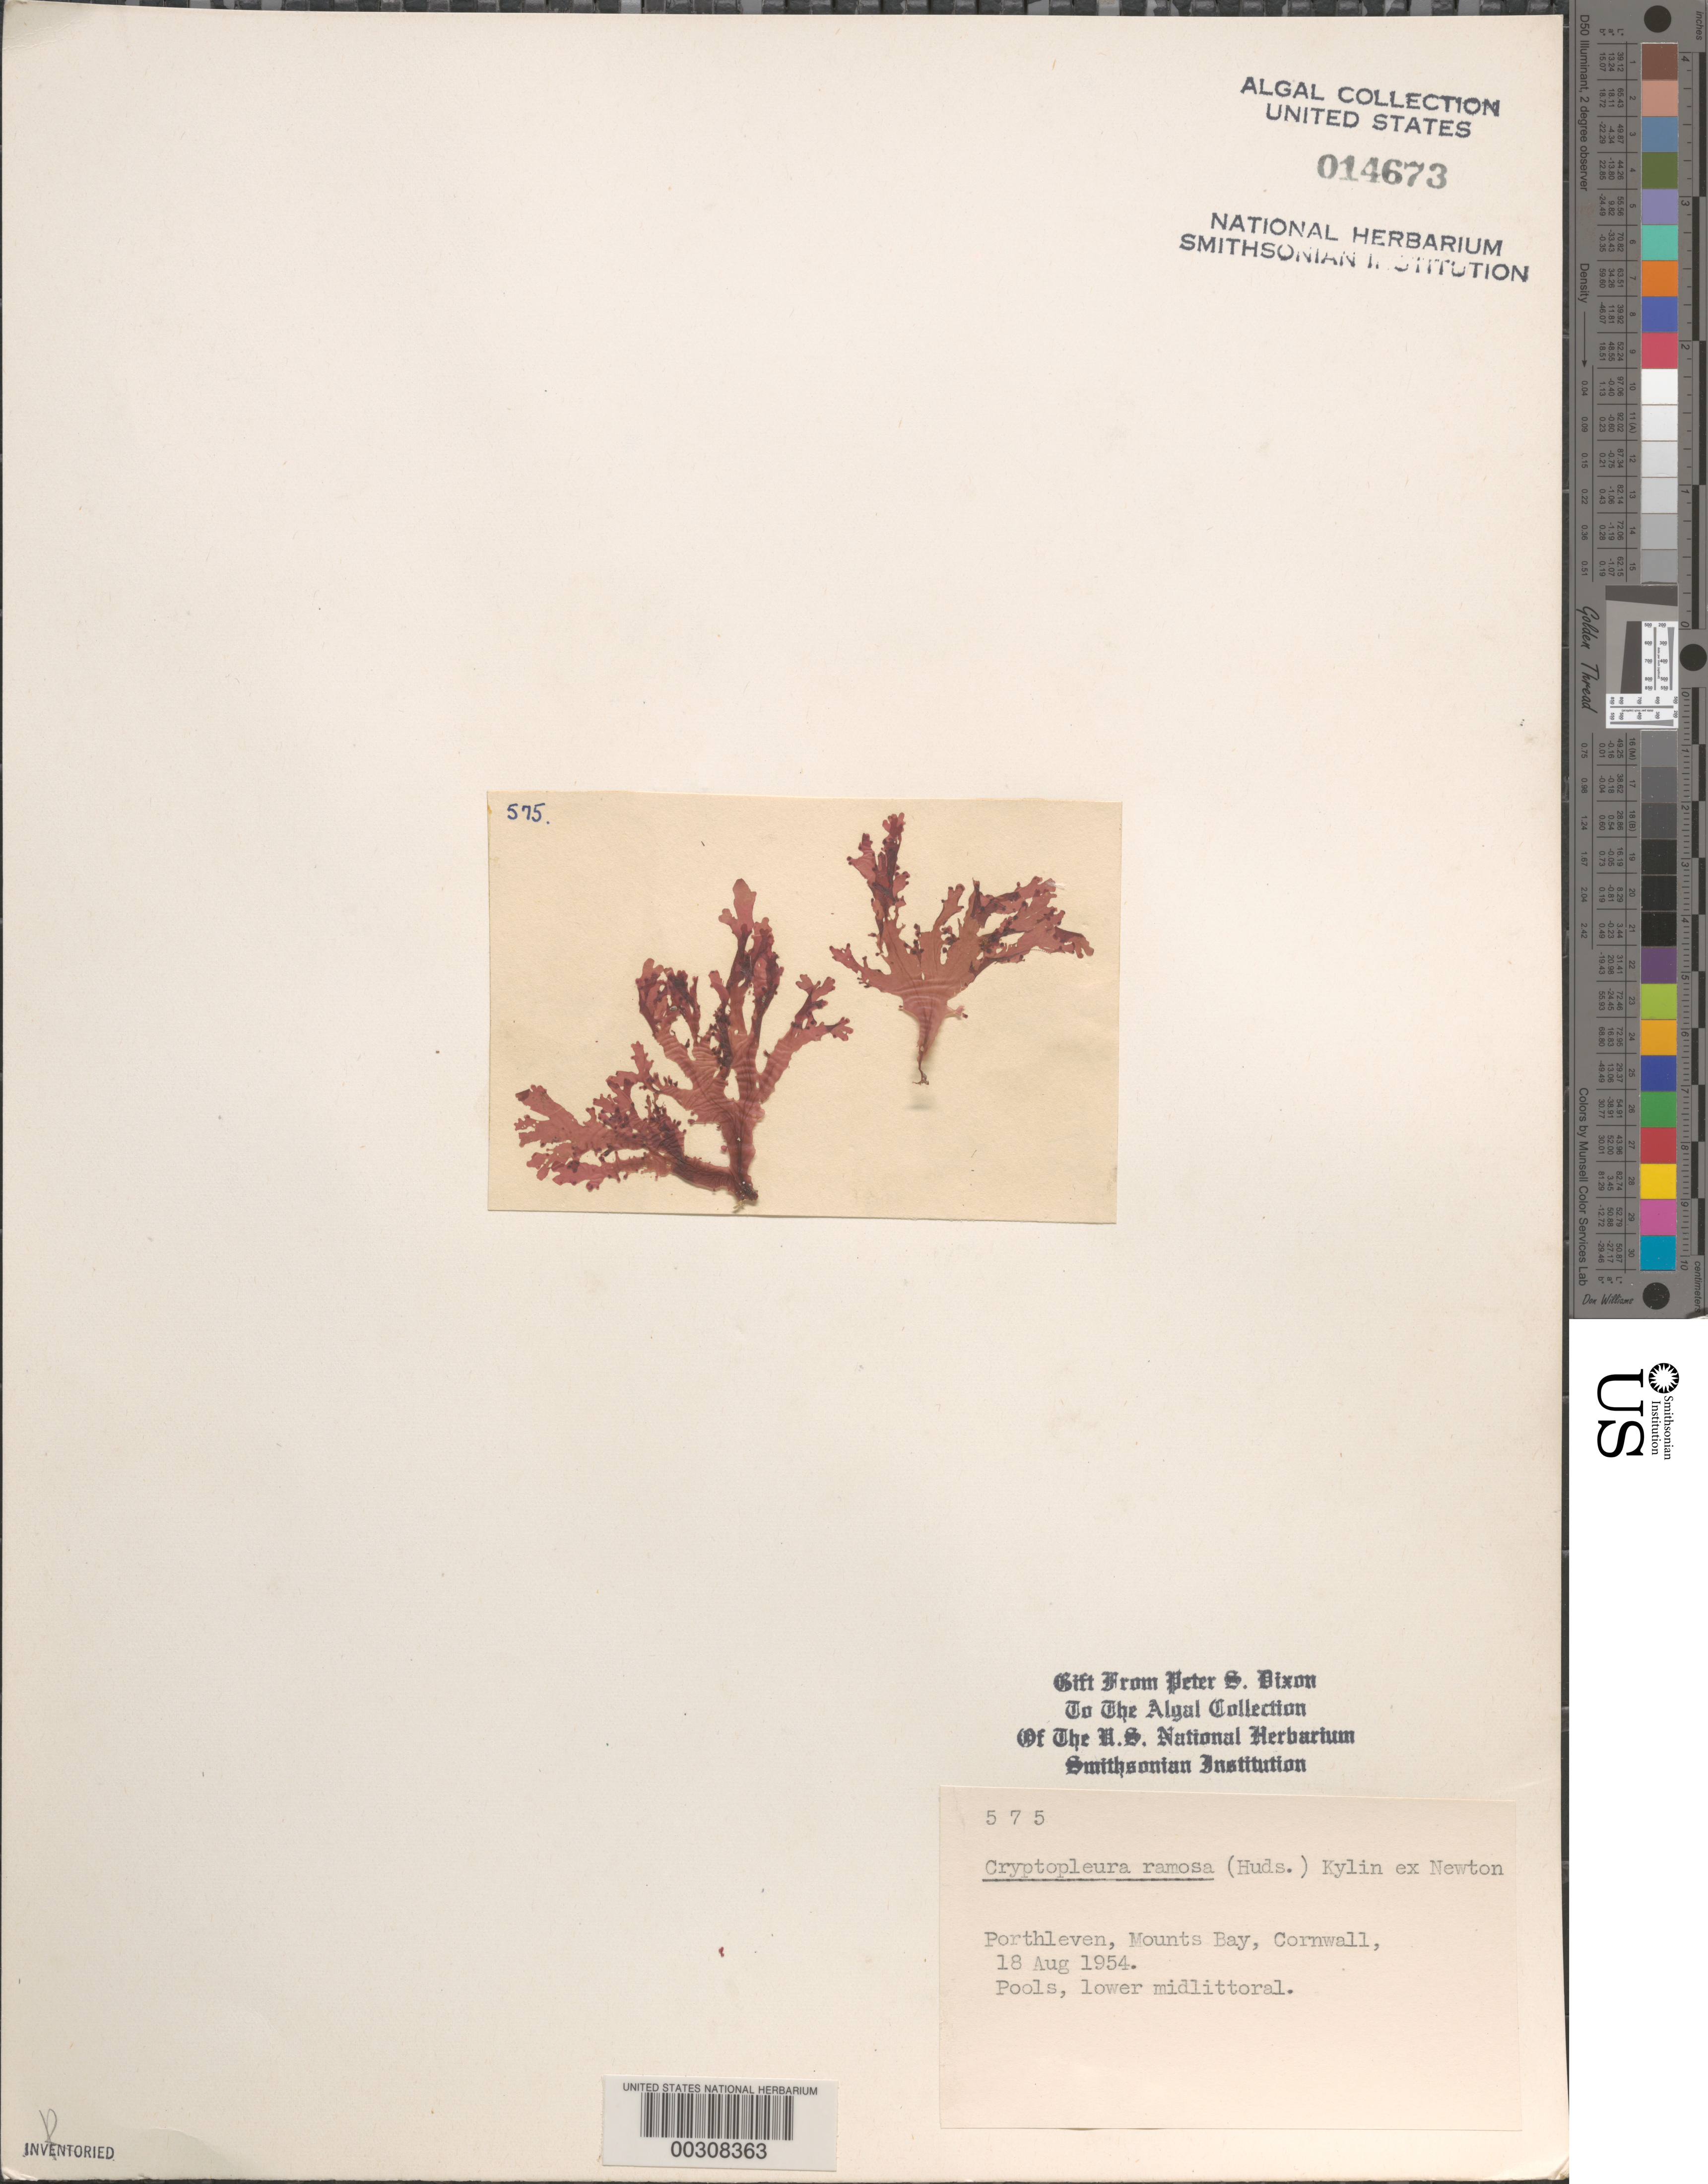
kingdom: Plantae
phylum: Rhodophyta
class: Florideophyceae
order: Ceramiales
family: Delesseriaceae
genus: Cryptopleura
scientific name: Cryptopleura ramosa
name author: (Huds.) L.M. Newton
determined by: Dixon, P. S.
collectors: P. S. Dixon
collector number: PSD 575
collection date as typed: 18 Aug 1954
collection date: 1954-08-18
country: United Kingdom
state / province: England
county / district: Cornwall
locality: Porthleven, Mounts Bay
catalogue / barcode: US 14673